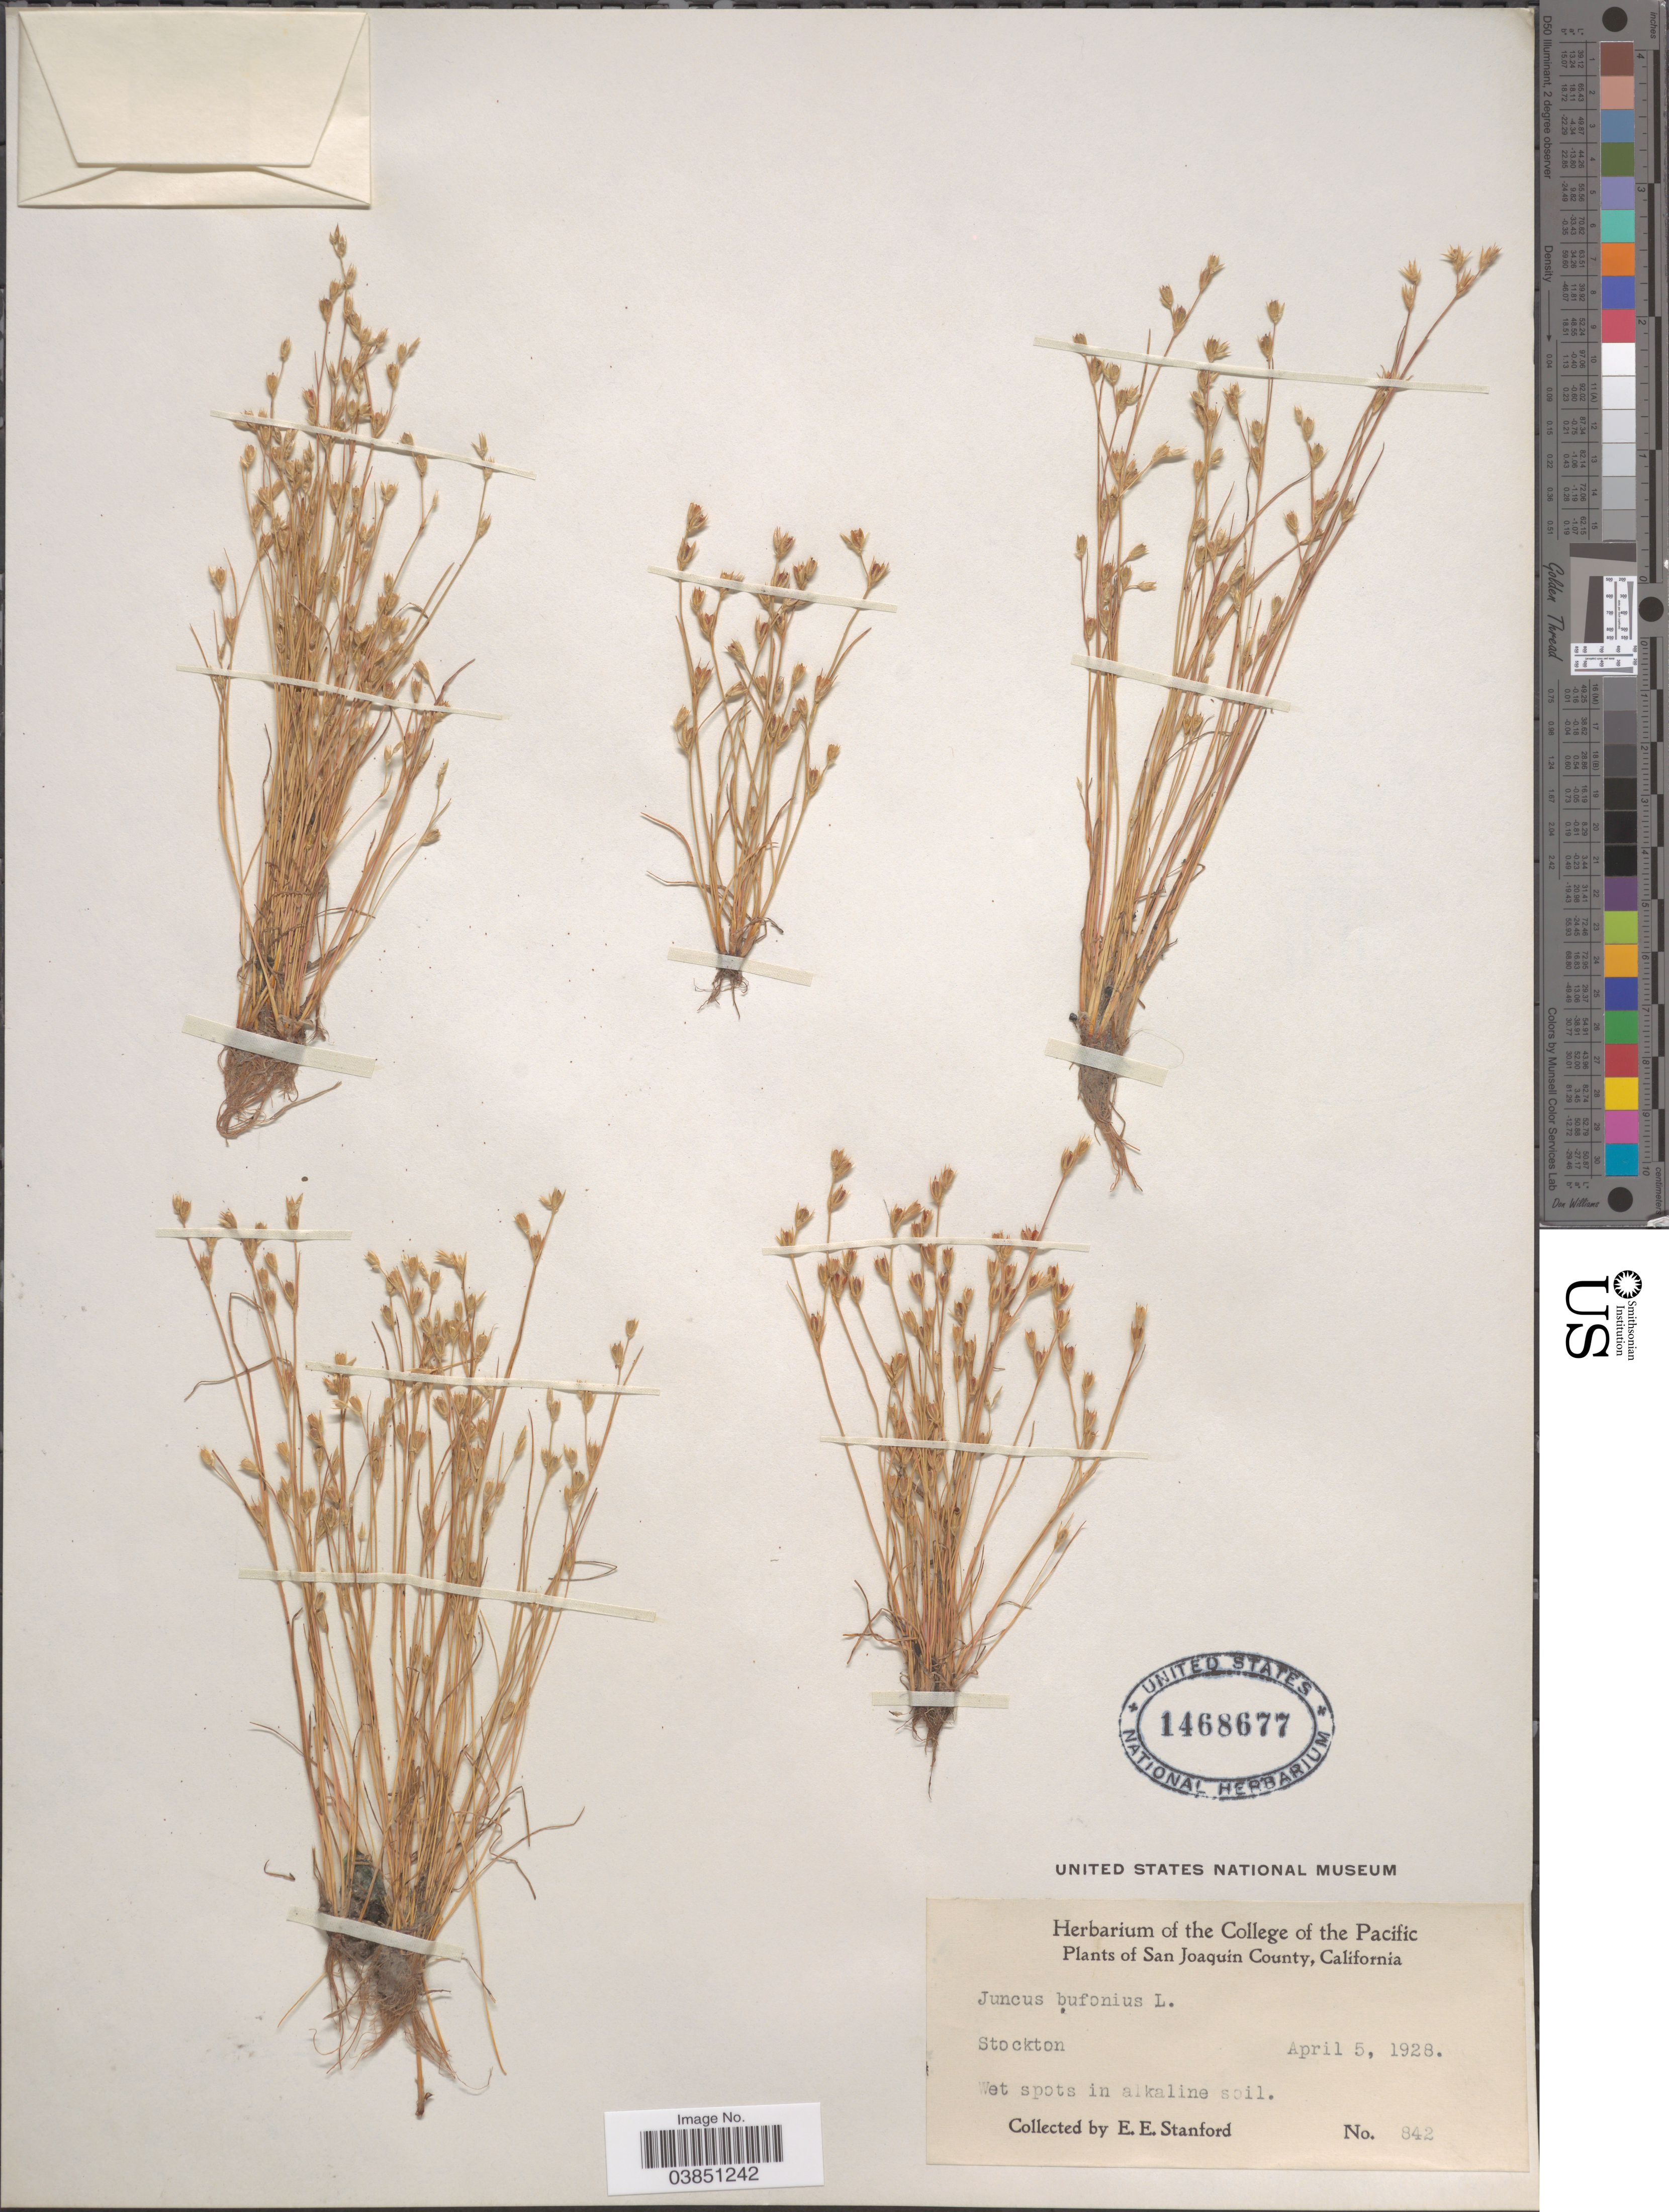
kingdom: Plantae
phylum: Tracheophyta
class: Liliopsida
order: Poales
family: Juncaceae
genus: Juncus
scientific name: Juncus bufonius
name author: L.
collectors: E. Stanford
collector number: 842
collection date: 1928-04-05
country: United States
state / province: California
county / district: San Joaquin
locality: San Joaquin County. Stockton.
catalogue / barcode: US 1468677